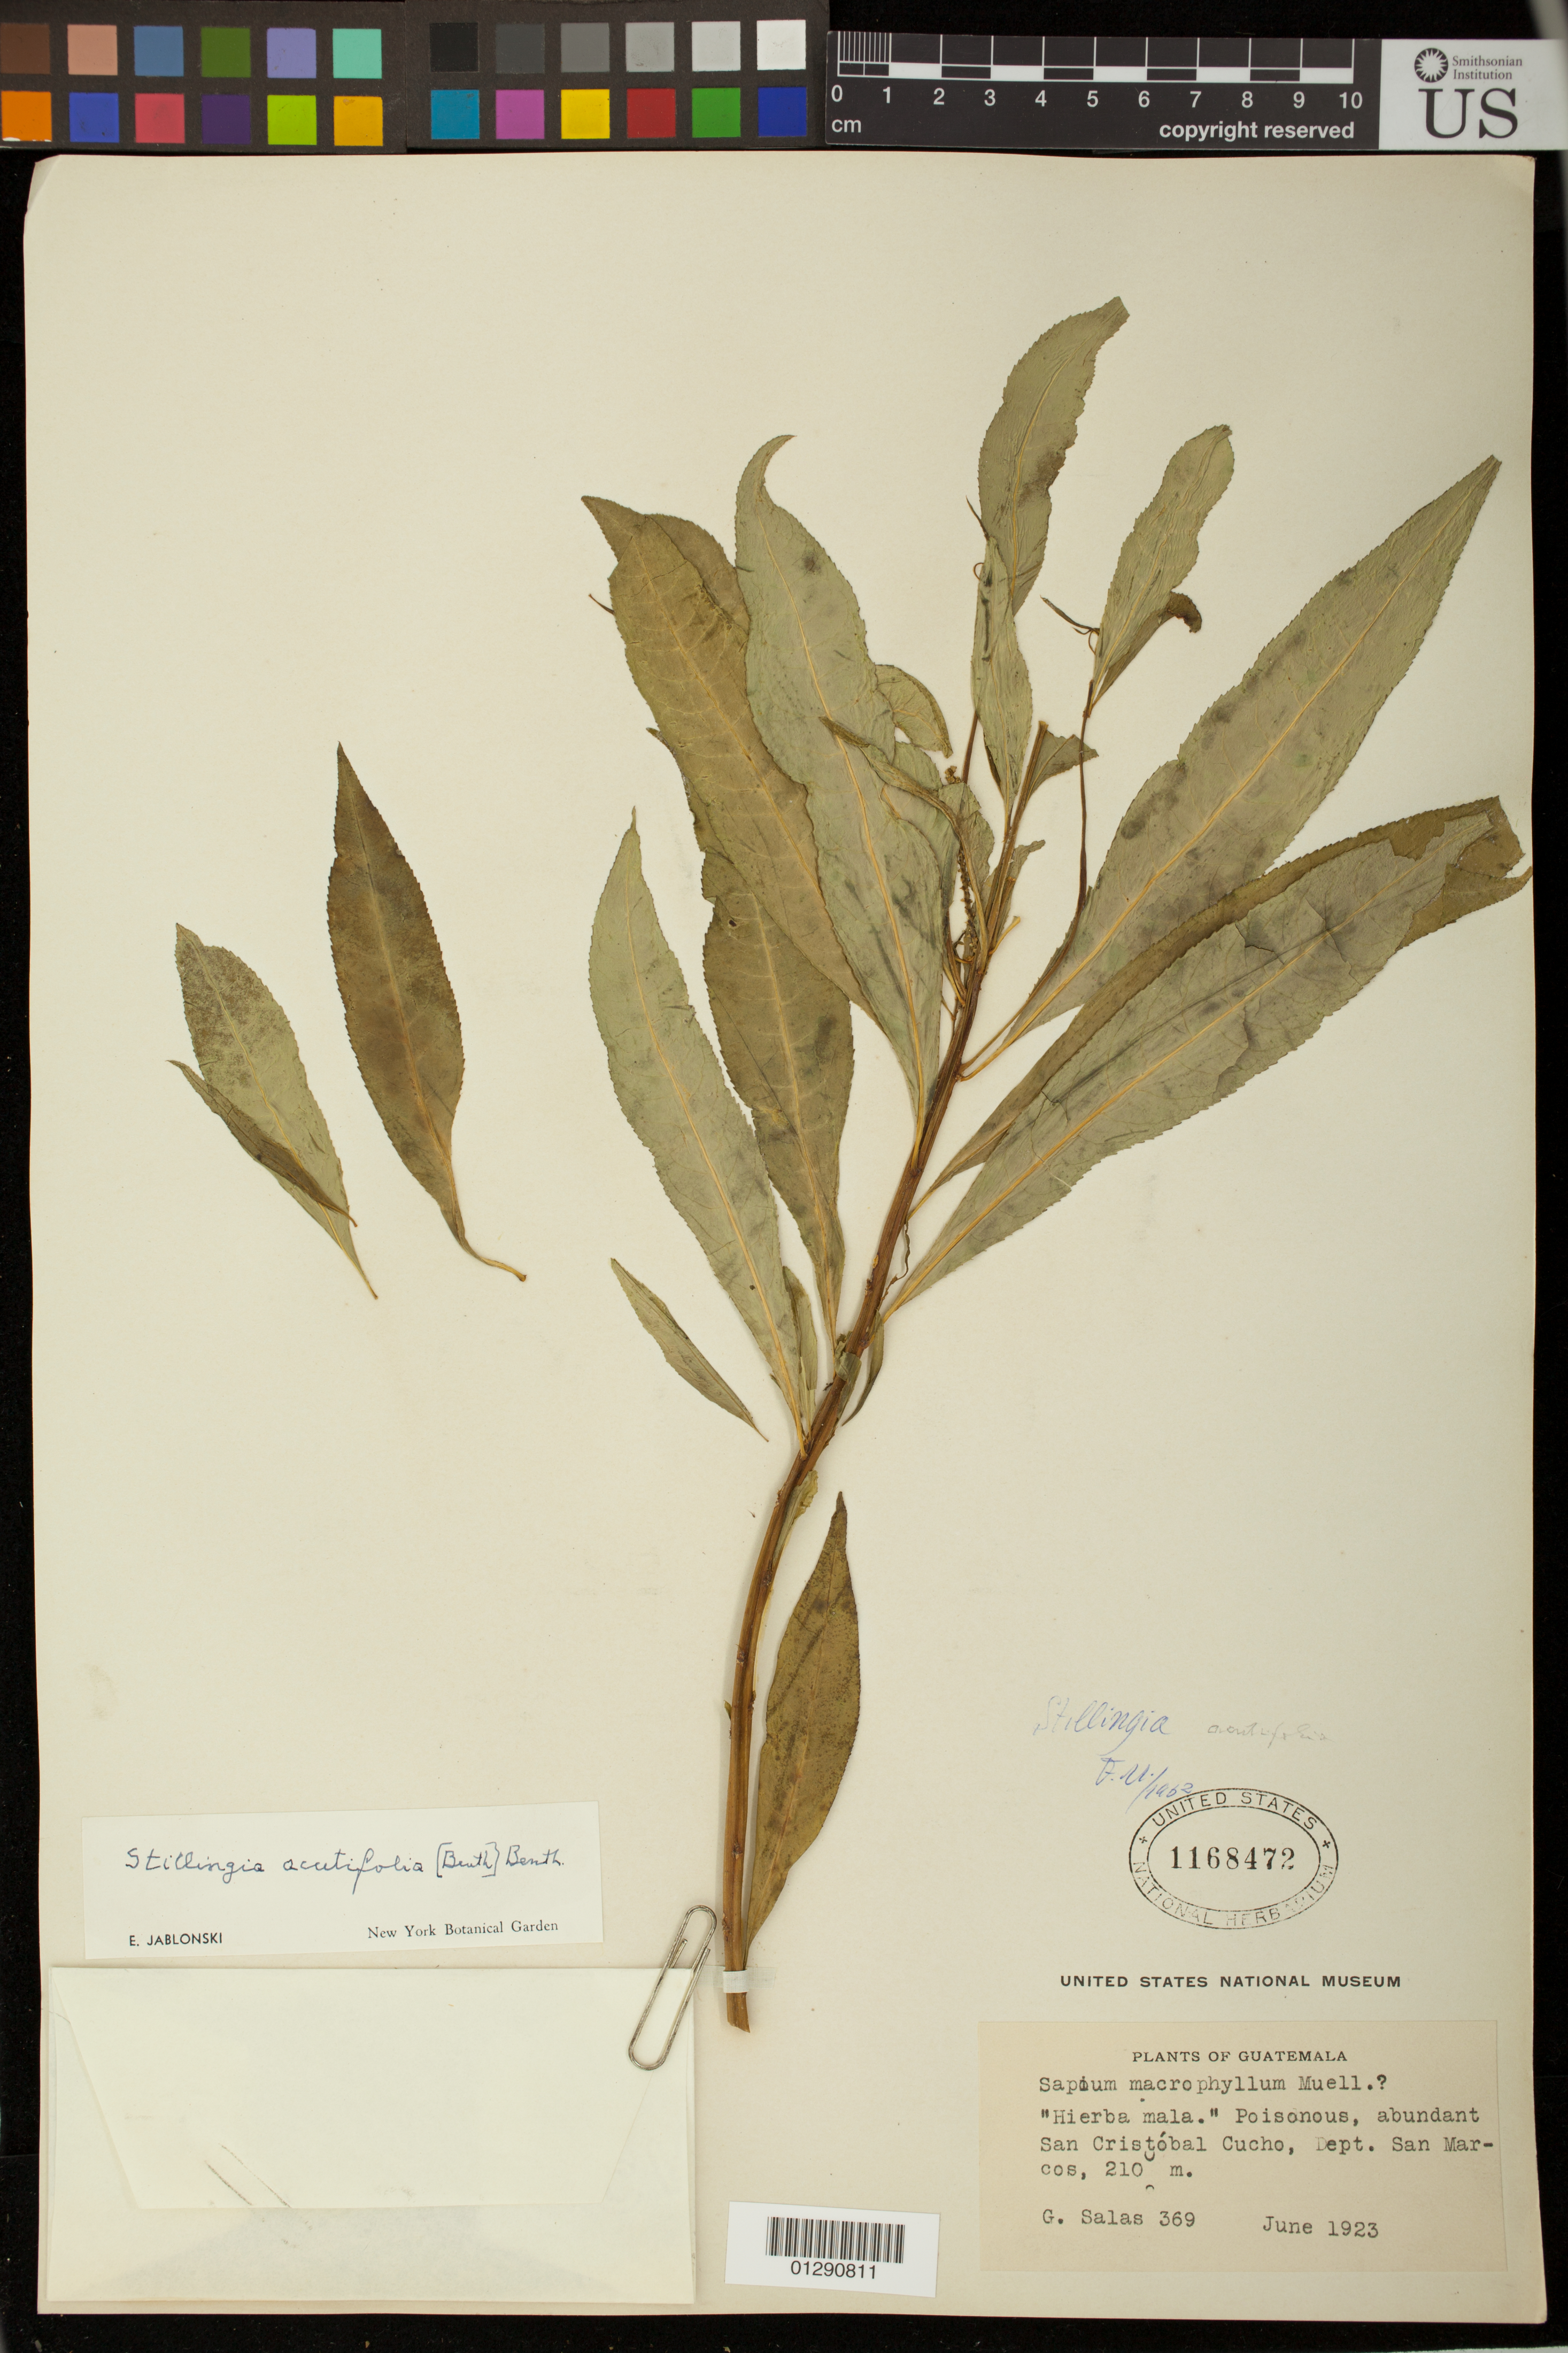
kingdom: Plantae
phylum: Tracheophyta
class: Magnoliopsida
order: Malpighiales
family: Euphorbiaceae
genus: Stillingia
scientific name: Stillingia acutifolia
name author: (Benth.) Benth. ex Hemsl.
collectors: G. Salas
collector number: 369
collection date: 1923-06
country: Guatemala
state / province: San Marcos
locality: San Cristobal Cucho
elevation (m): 210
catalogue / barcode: US 1168472